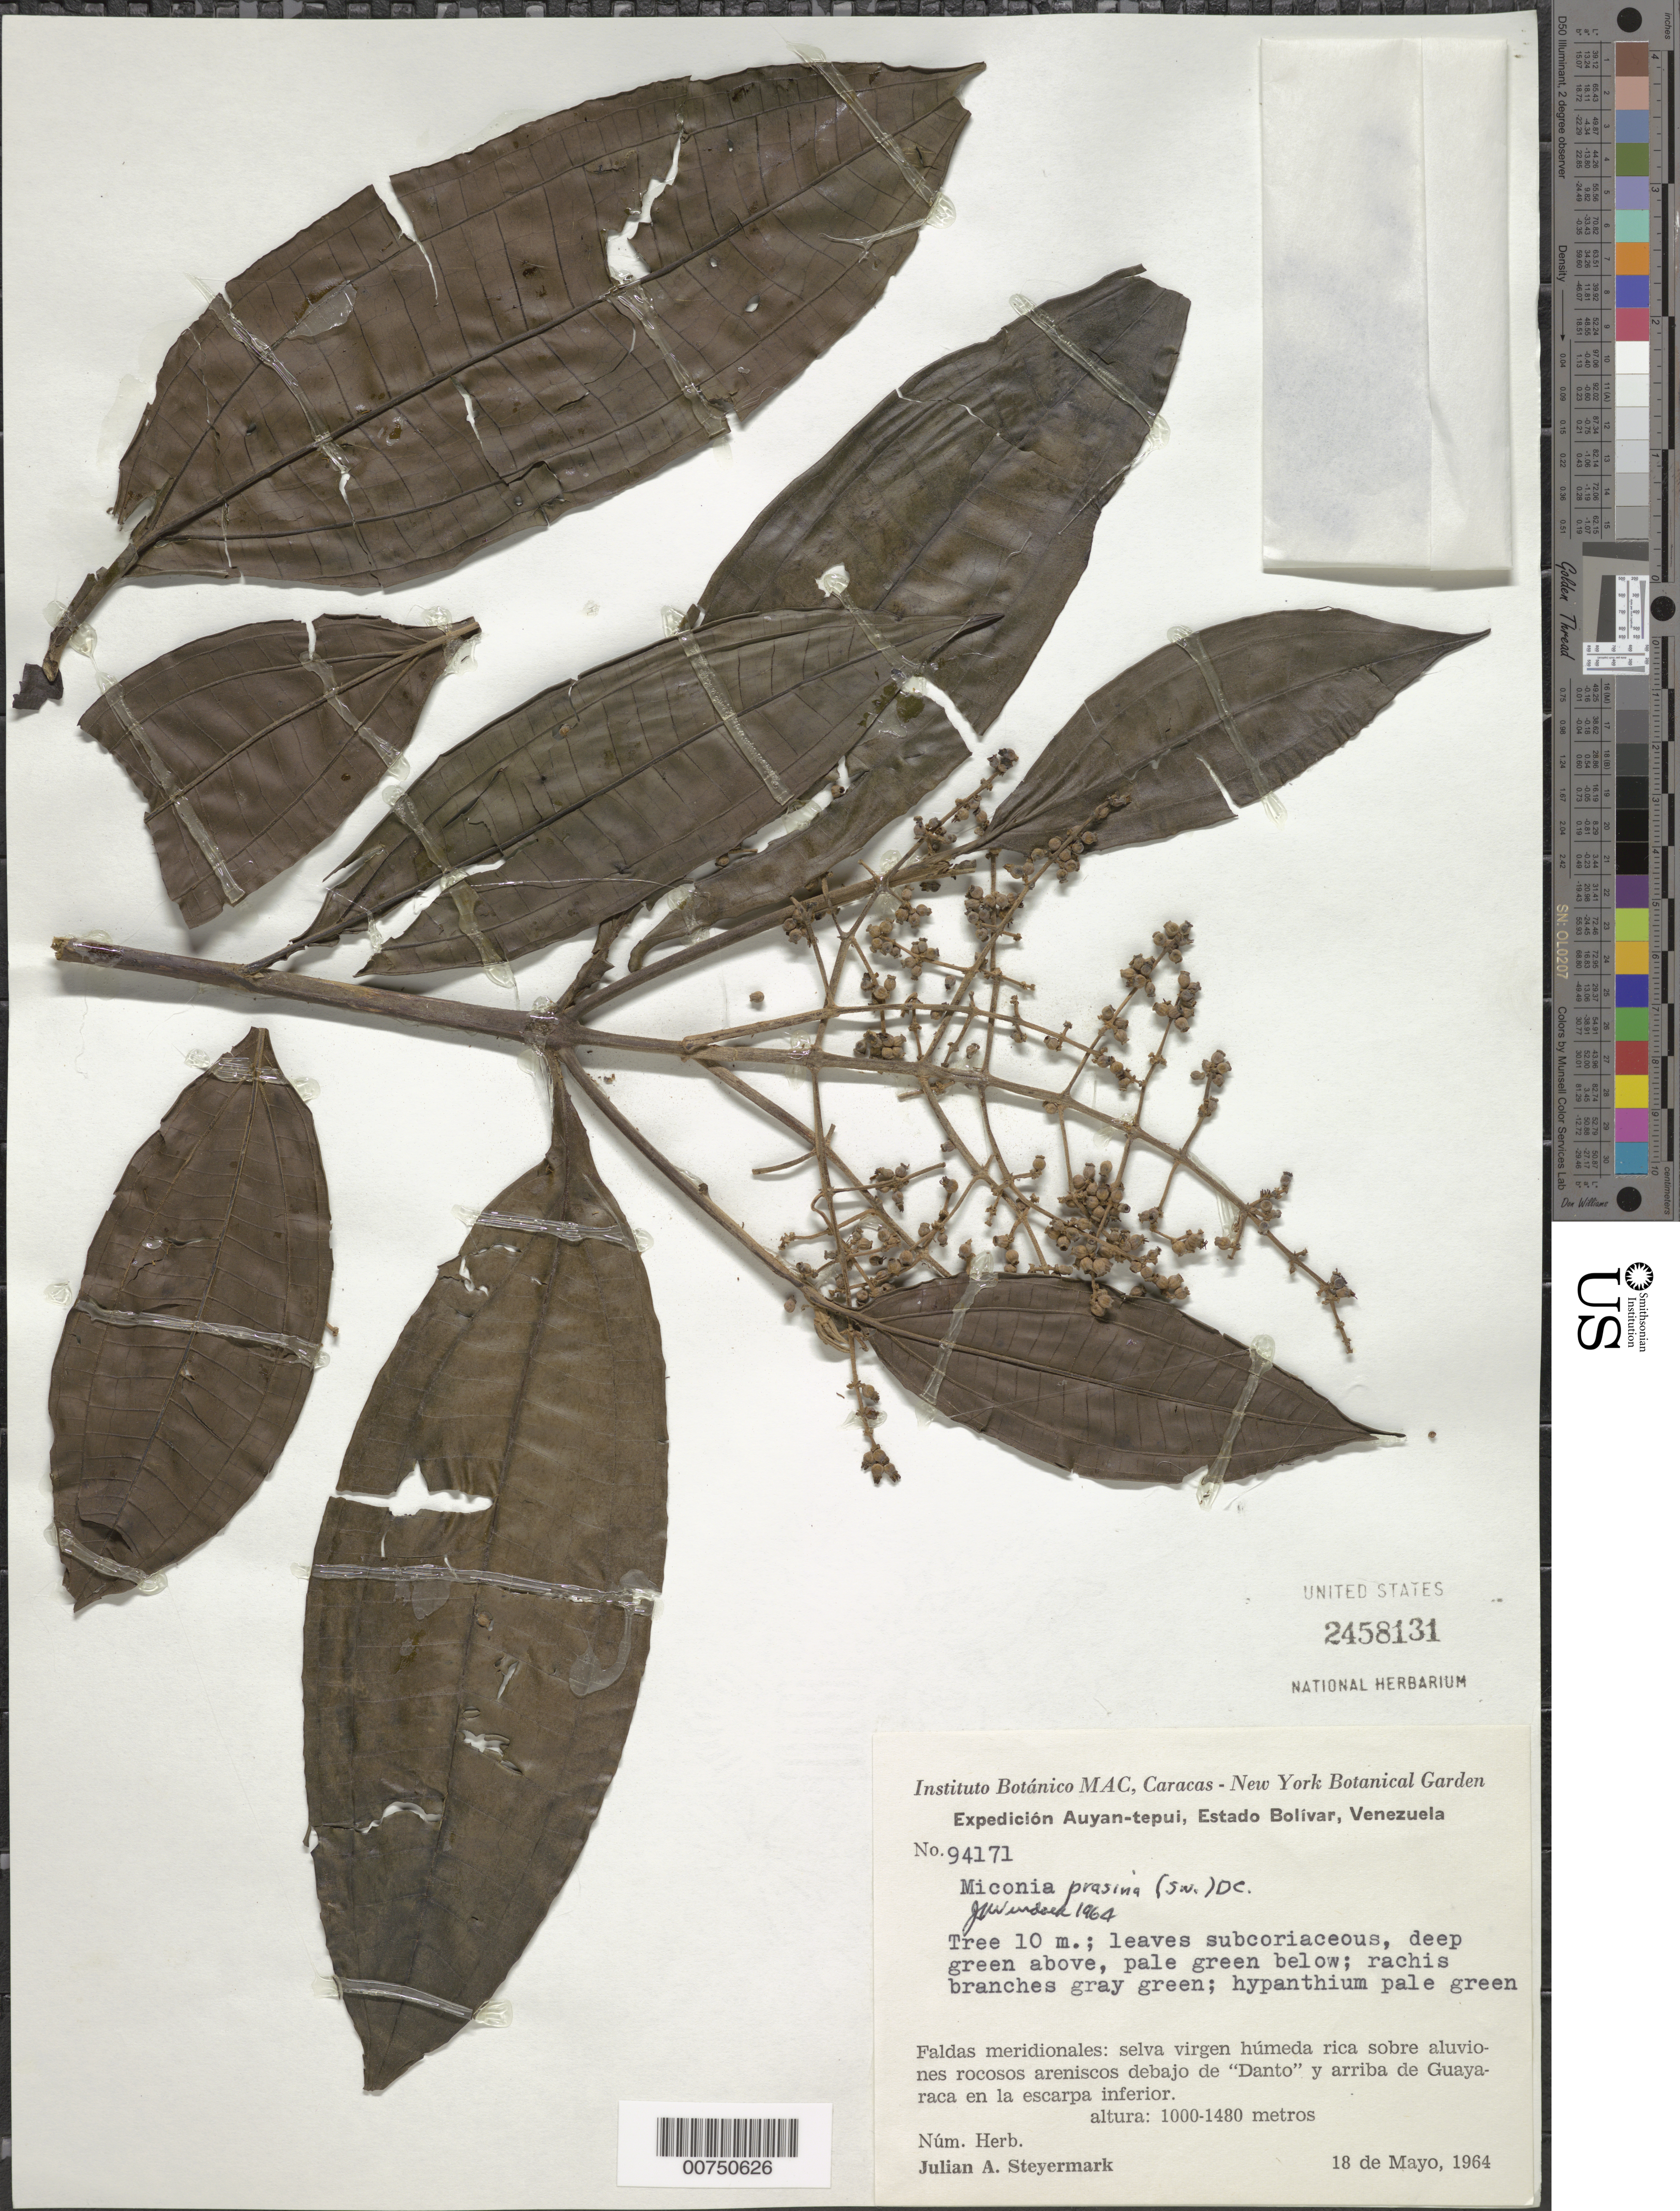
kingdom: Plantae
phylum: Tracheophyta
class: Magnoliopsida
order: Myrtales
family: Melastomataceae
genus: Miconia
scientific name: Miconia prasina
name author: (Sw.) DC.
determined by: Wurdack, John J., (US), US (UNITED STATES)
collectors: J. Steyermark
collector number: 94171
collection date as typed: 18-May-64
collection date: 1964-05-18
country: Venezuela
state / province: Bolívar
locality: Auyan-tepuí, debajo de "Danto" y arriba Guayaraca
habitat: Selva virgen húmeda rica sobre aluviones rocosos areniscos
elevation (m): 1000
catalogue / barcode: US 2458131